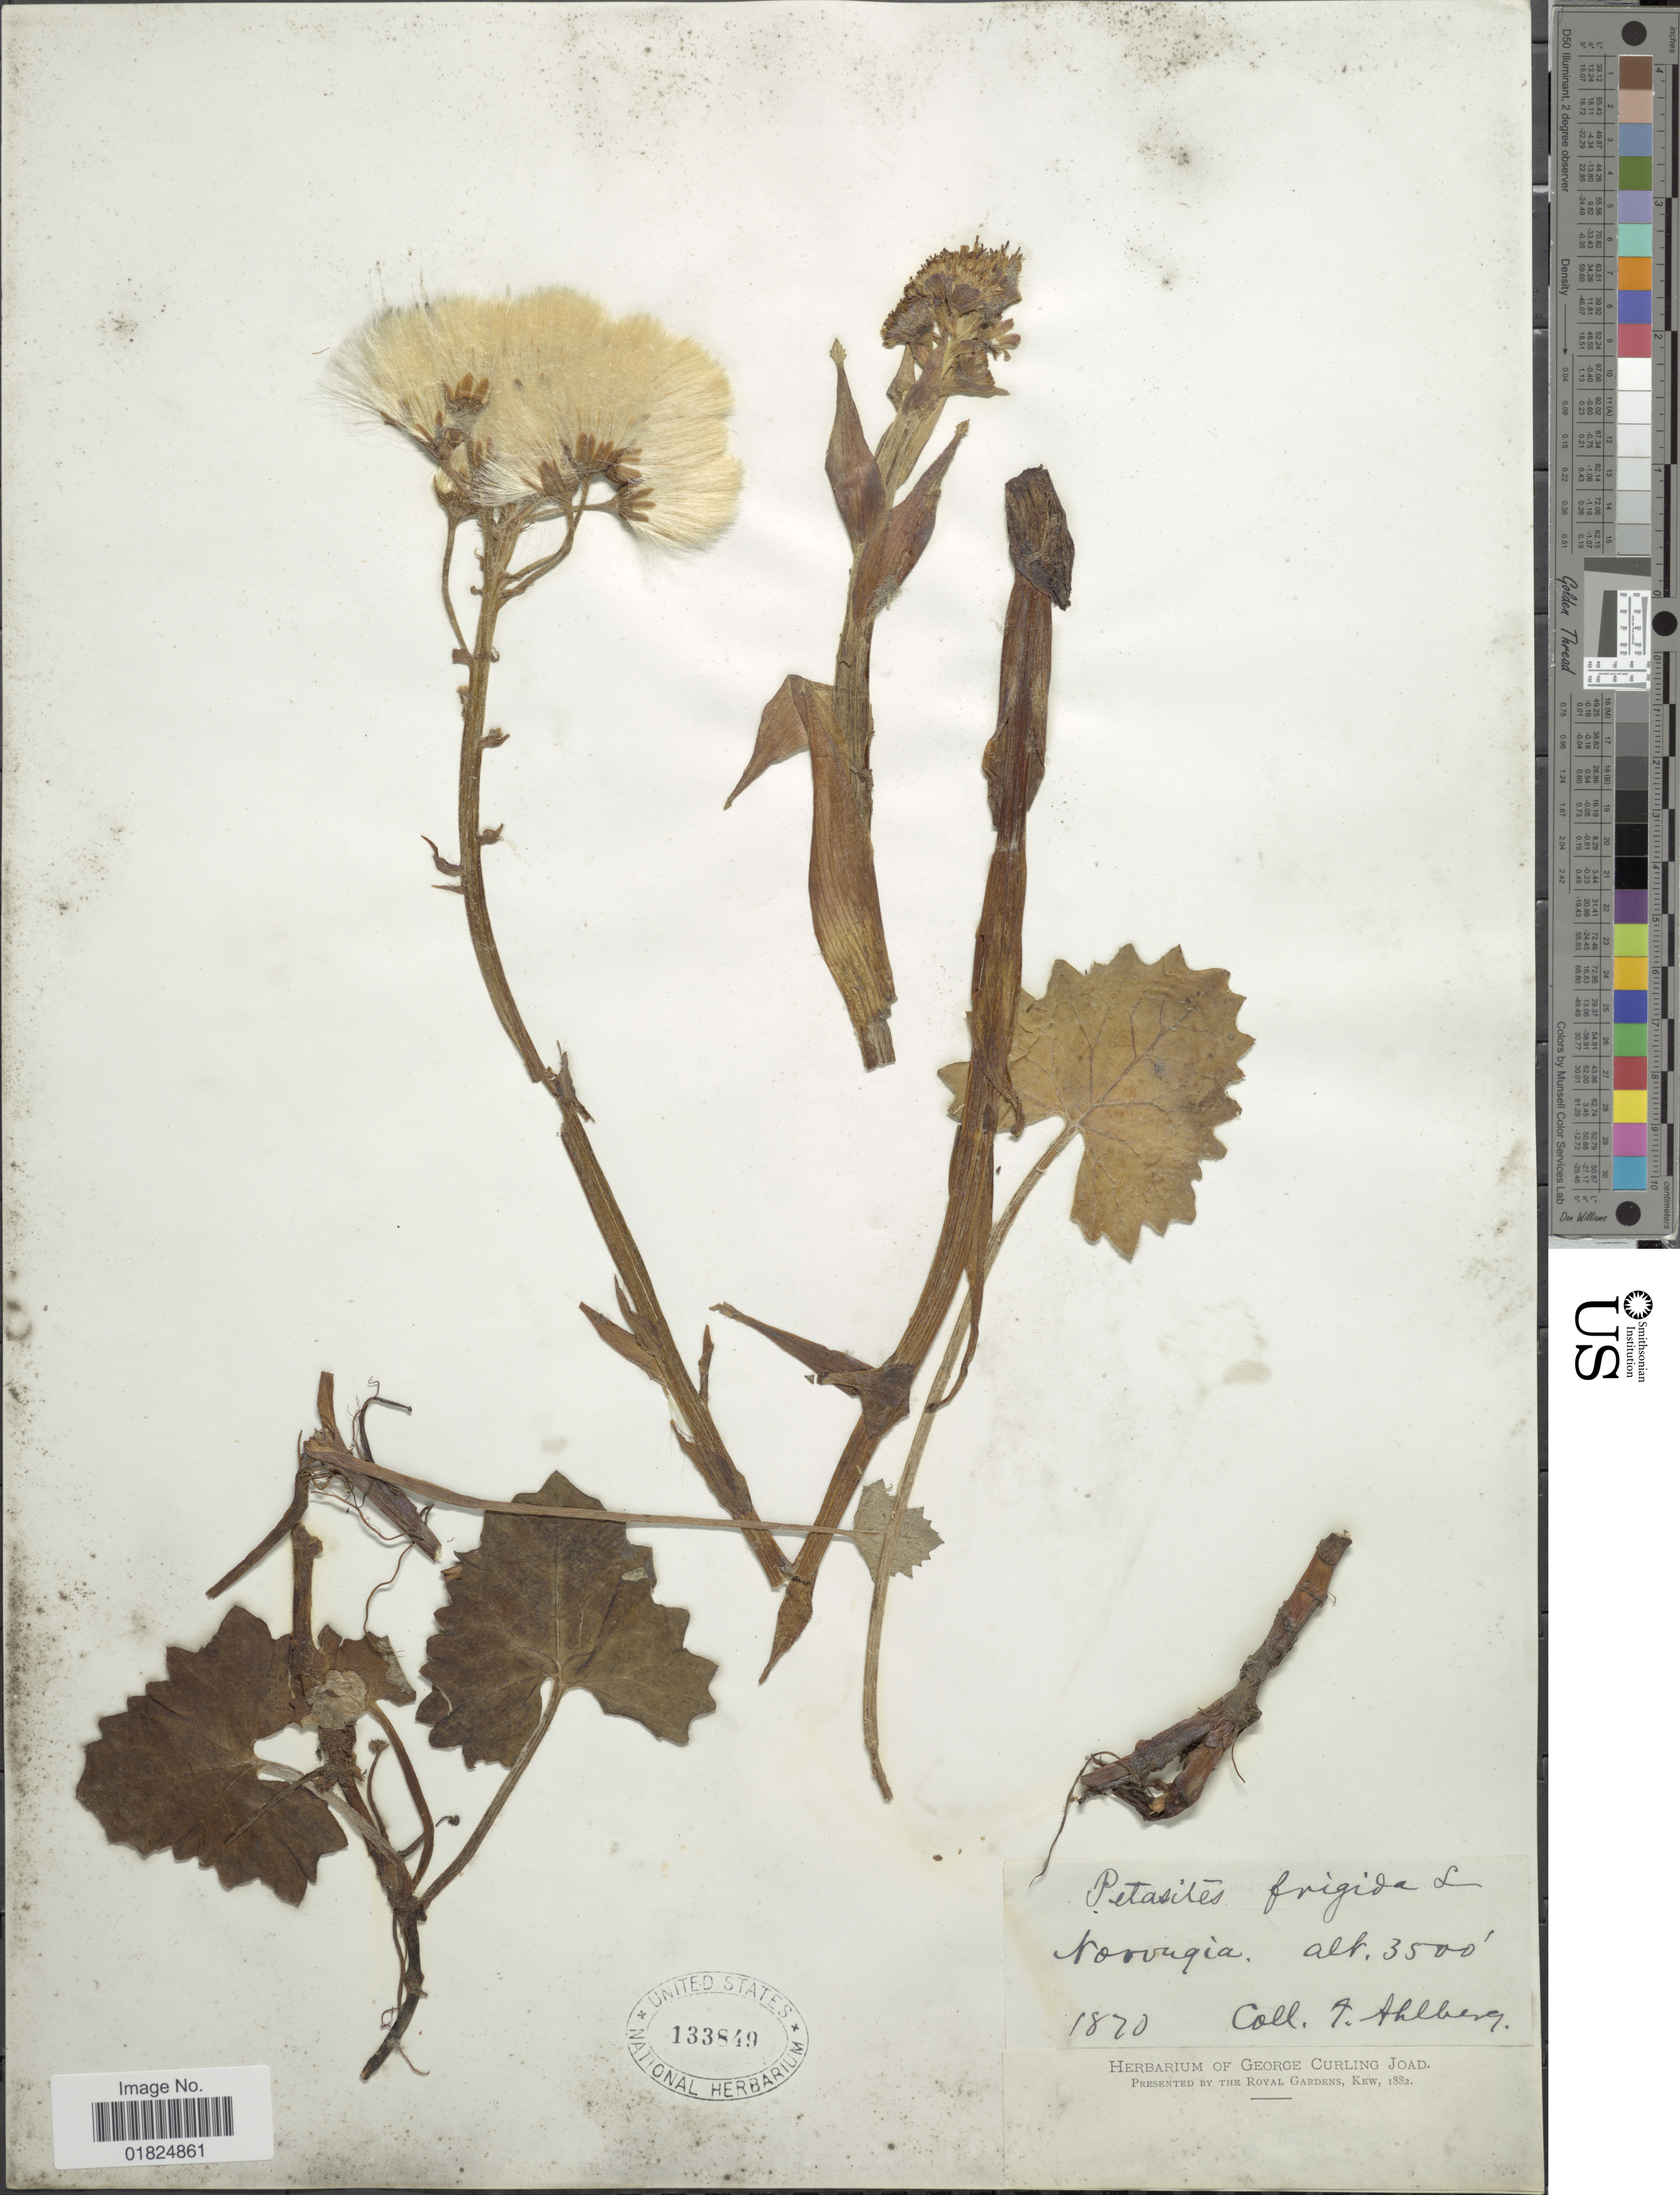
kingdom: Plantae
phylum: Tracheophyta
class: Magnoliopsida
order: Asterales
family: Asteraceae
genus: Petasites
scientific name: Petasites frigidus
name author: (L.) Fr.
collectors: F. Ahlberg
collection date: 1820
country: Norway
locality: Norvegia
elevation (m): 1067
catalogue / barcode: US 133849